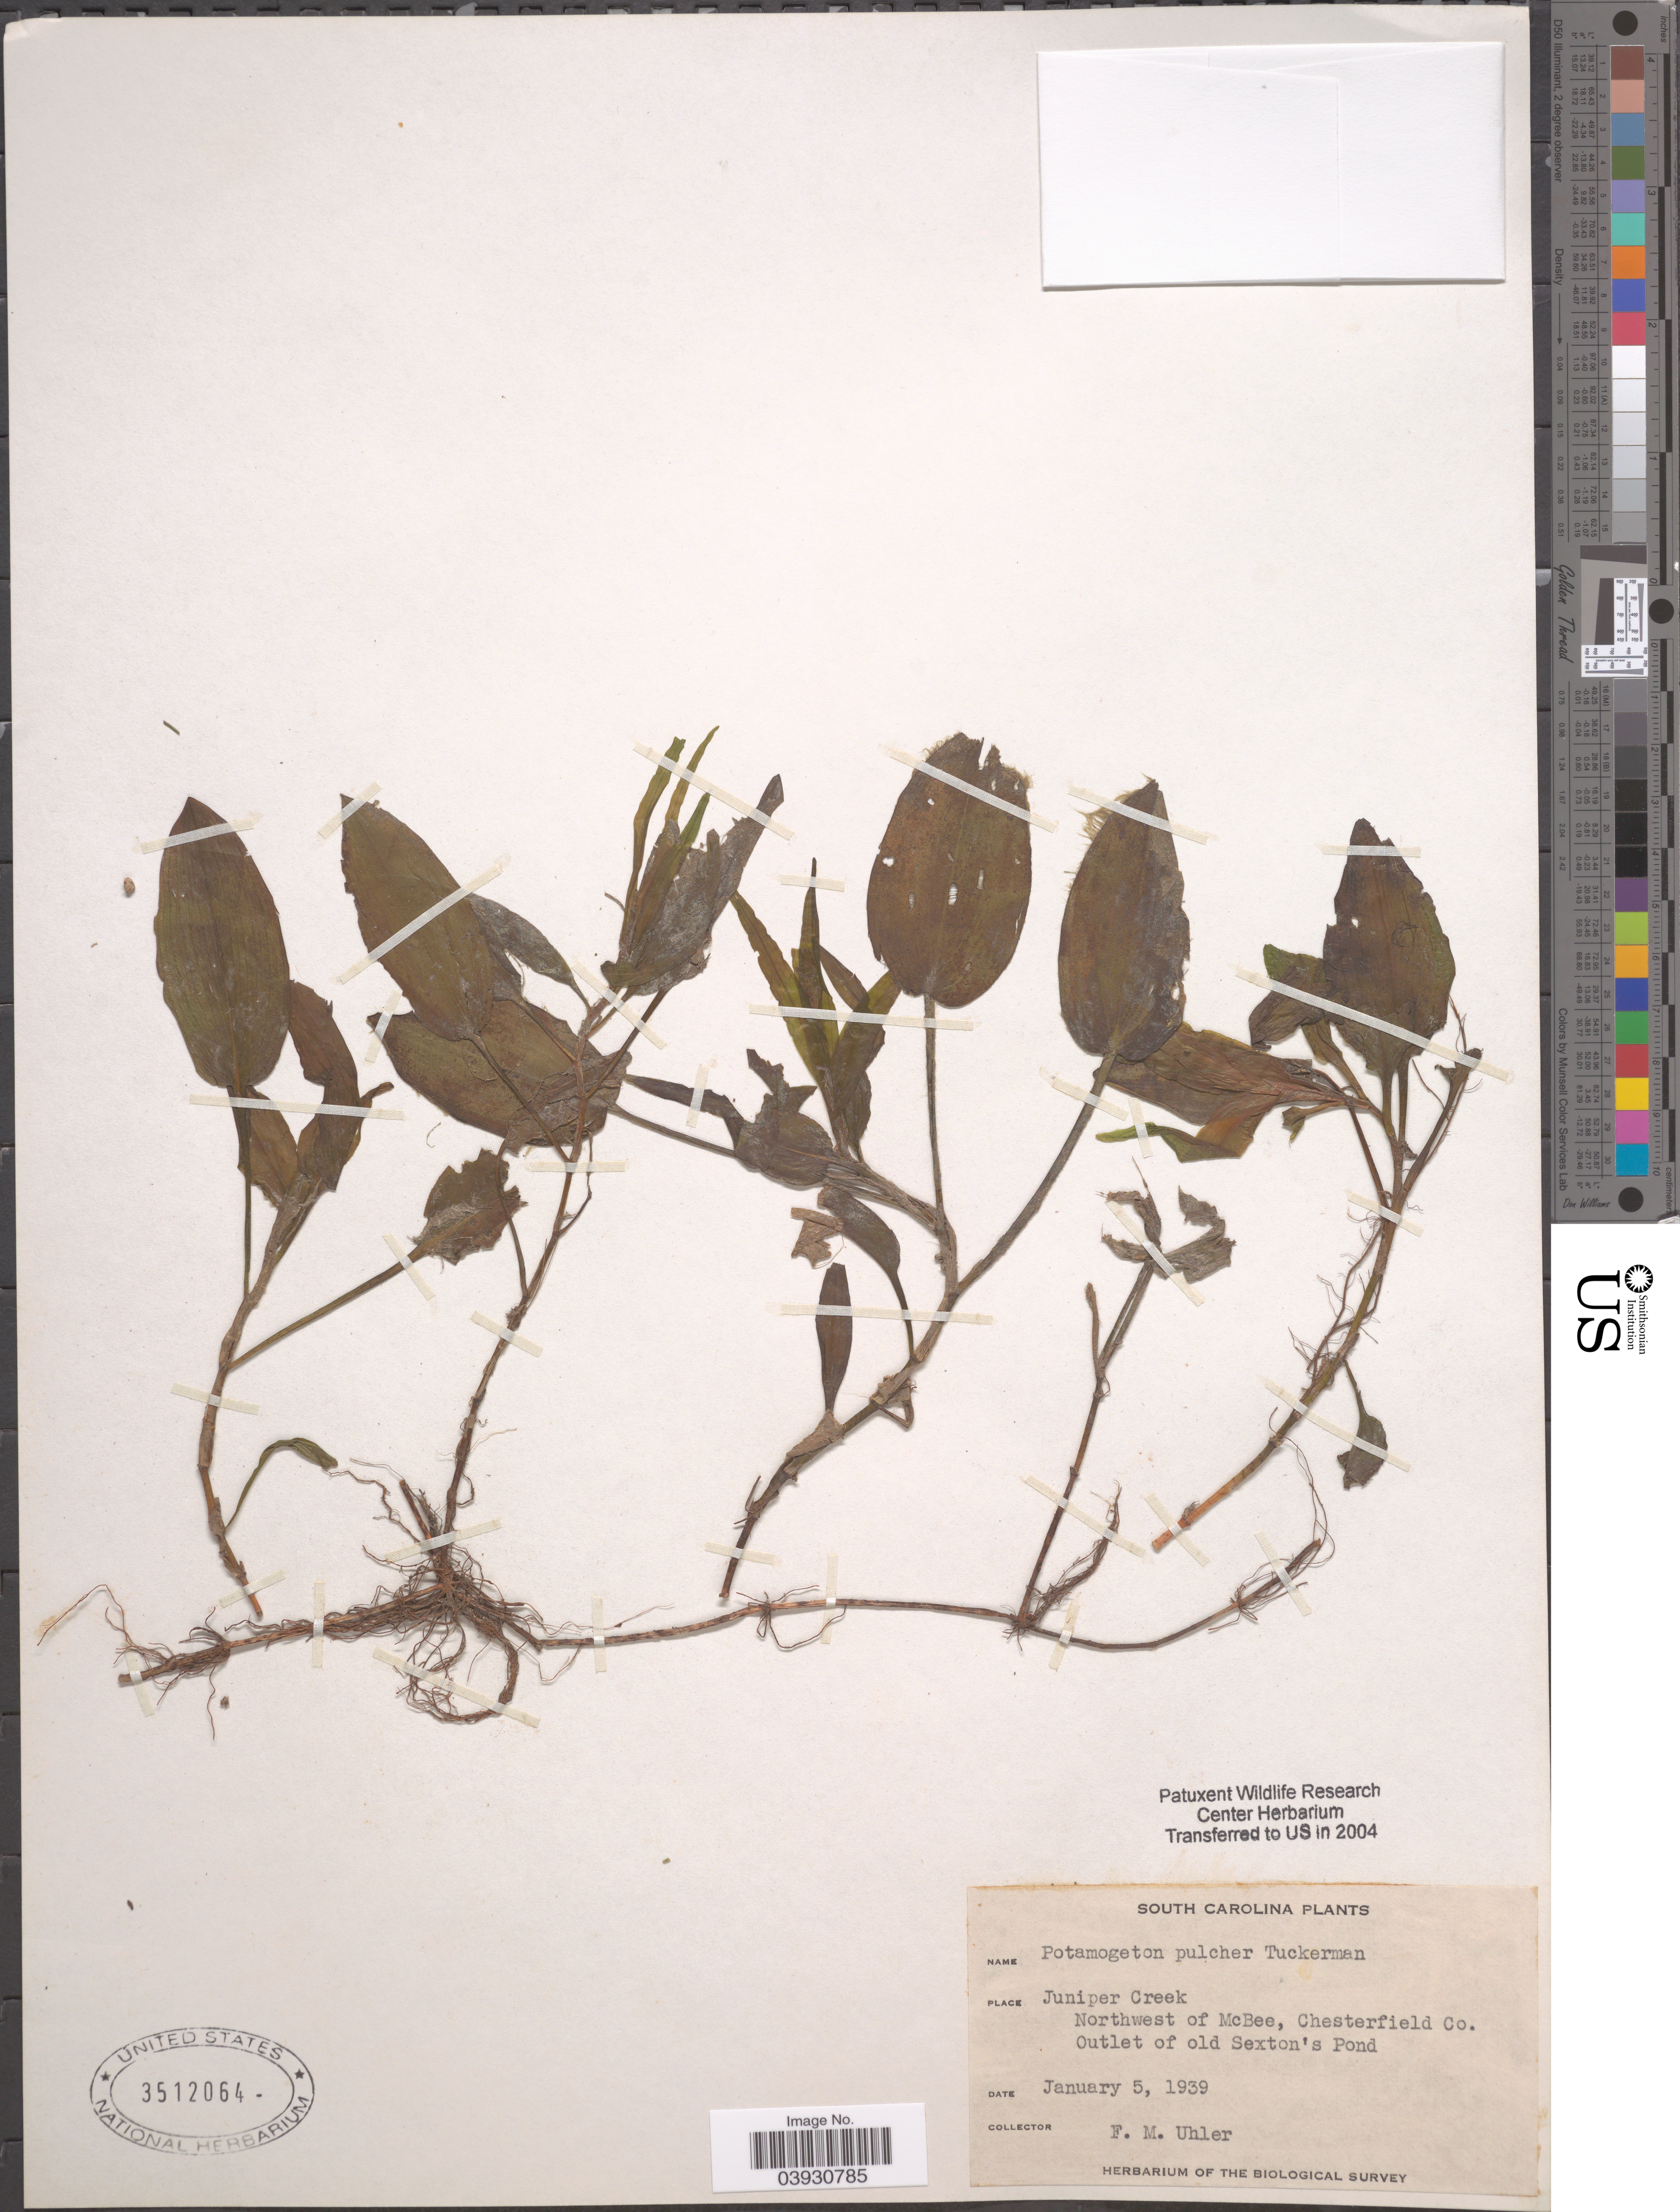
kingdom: Plantae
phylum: Tracheophyta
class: Liliopsida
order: Alismatales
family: Potamogetonaceae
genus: Potamogeton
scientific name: Potamogeton pulcher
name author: Tuck.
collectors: F. M. Uhler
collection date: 1939-01-05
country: United States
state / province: South Carolina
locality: Juniper Creek. Northwest of McBee, Chesterfield Co. Outlet of old Sexton's Pond.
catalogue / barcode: US 3512064